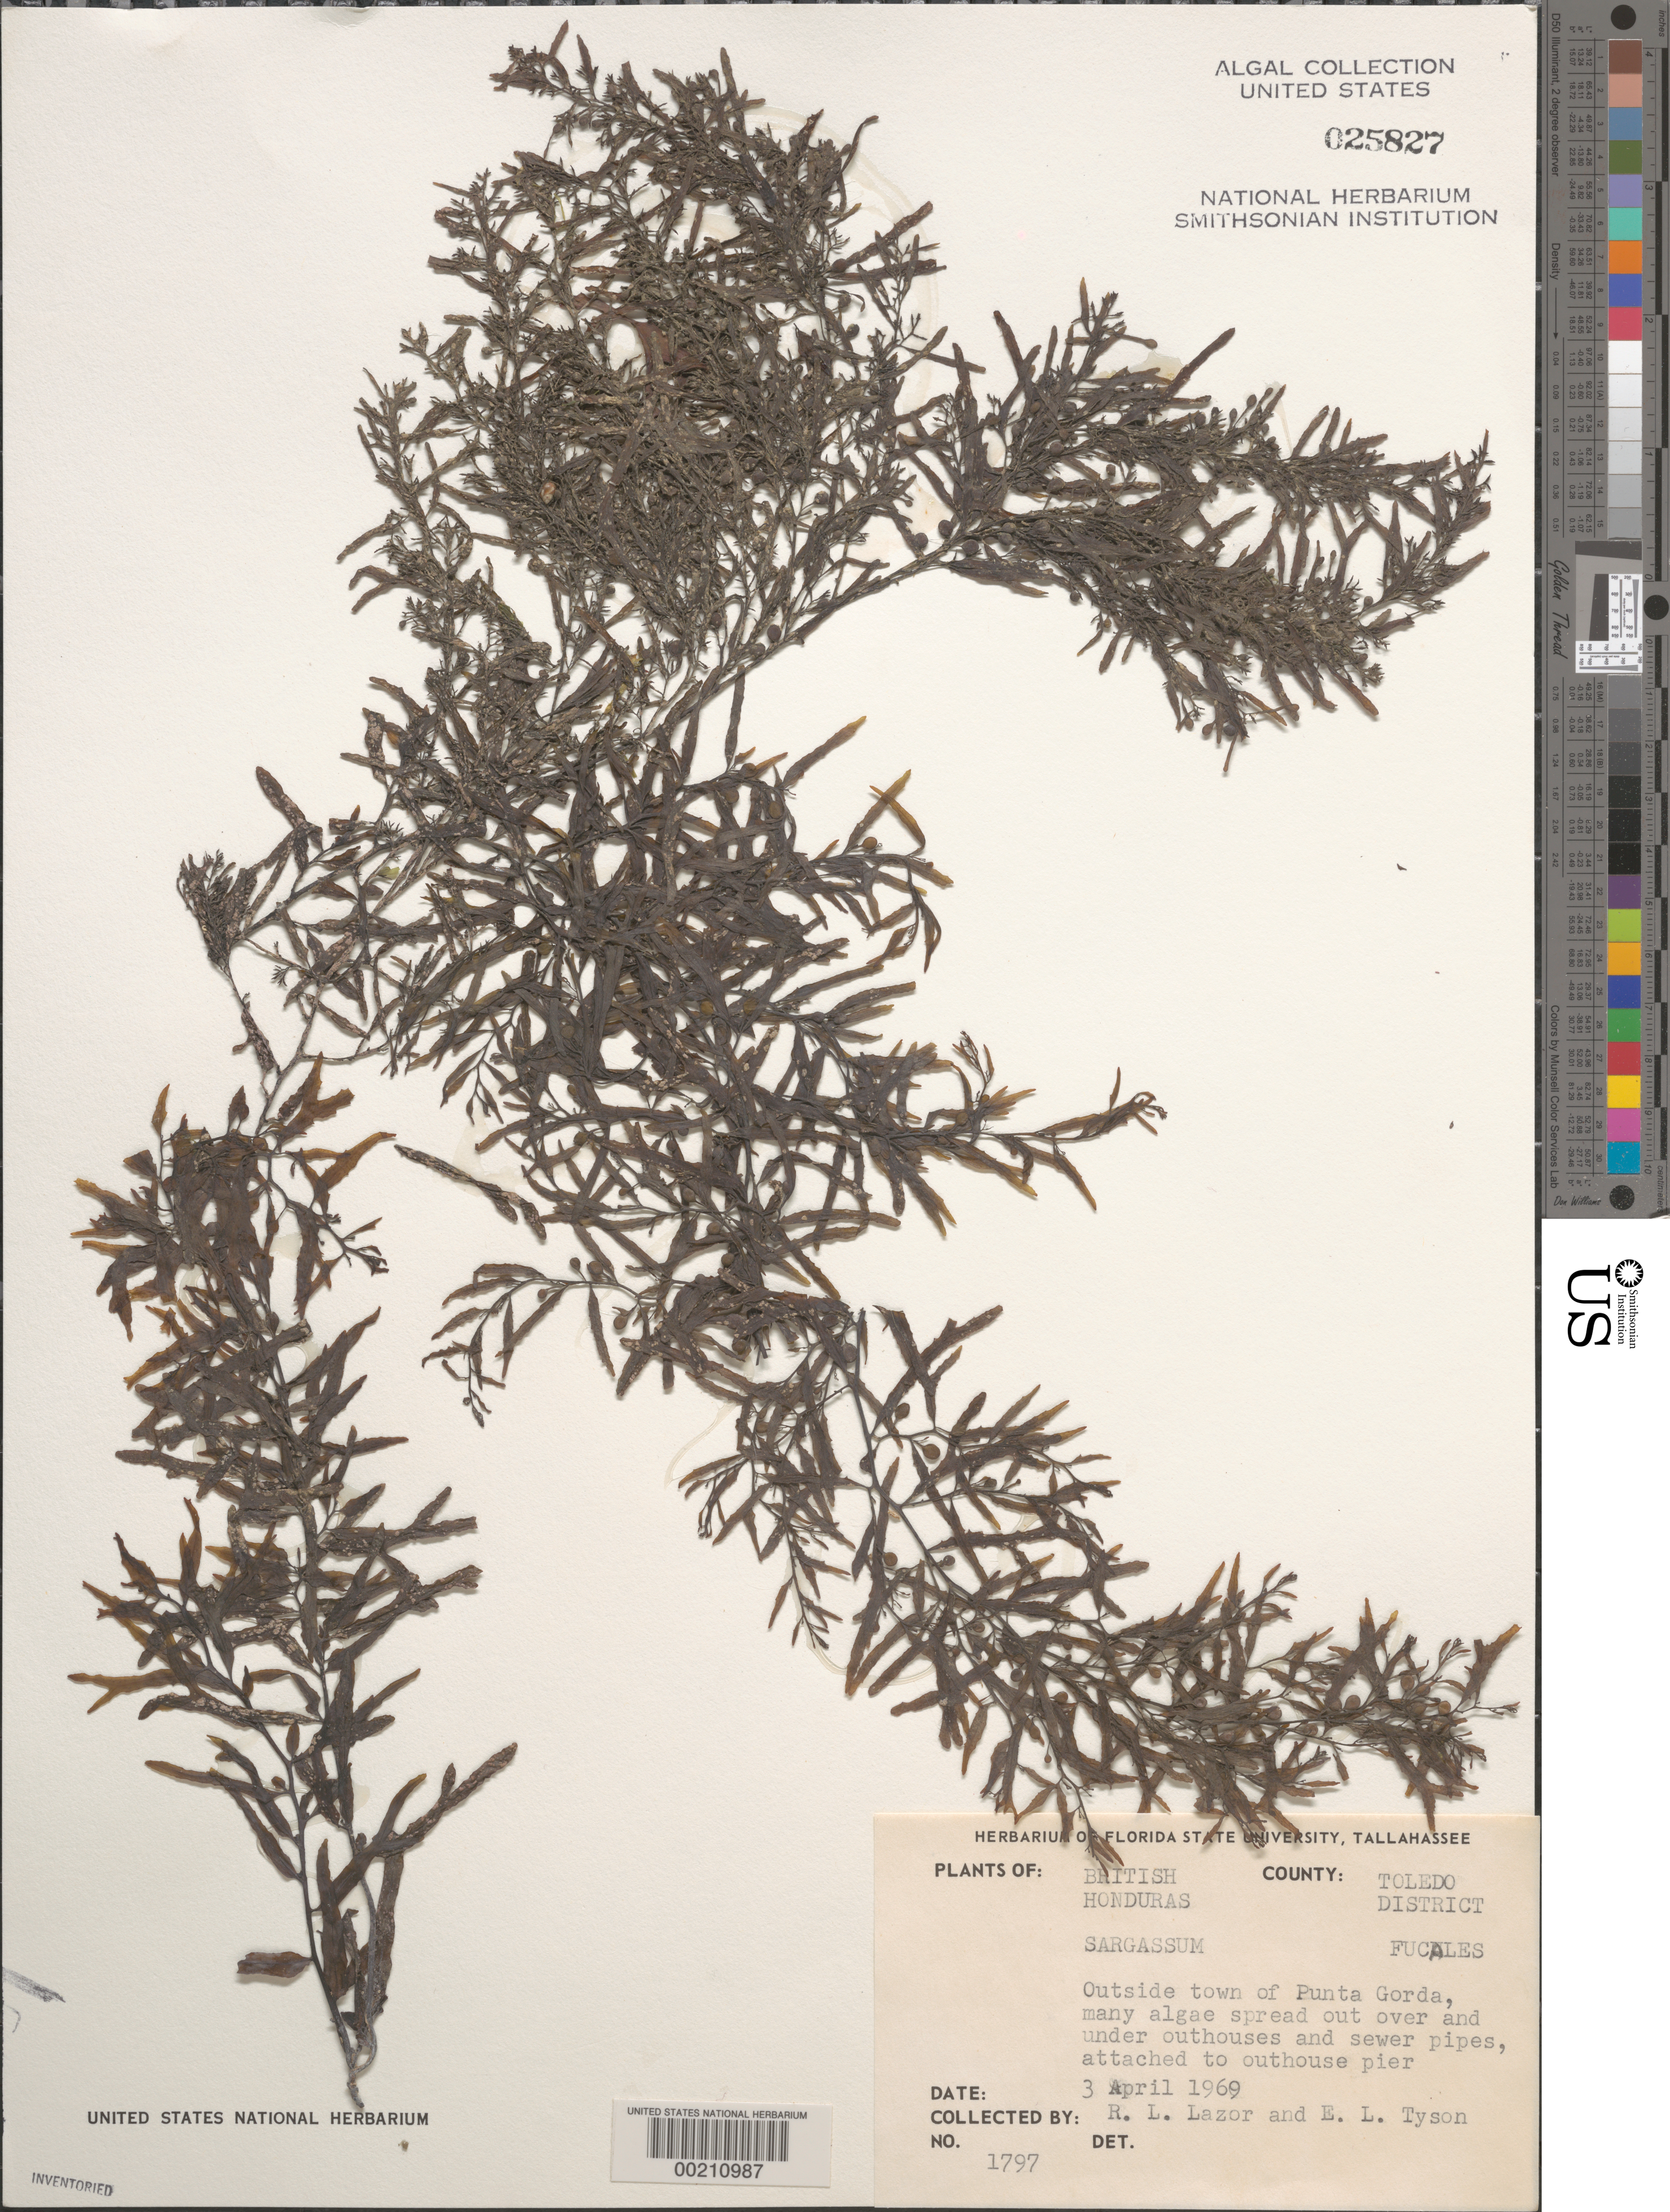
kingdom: Chromista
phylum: Ochrophyta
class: Phaeophyceae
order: Fucales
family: Sargassaceae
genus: Sargassum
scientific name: Sargassum sp.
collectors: R. L. Lazor & E. L. Tyson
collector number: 1797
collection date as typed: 03 Apr 1969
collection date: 1969-04-03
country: Belize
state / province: Toledo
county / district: Toledo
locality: Near town of Punta Gorda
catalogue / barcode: US 25827